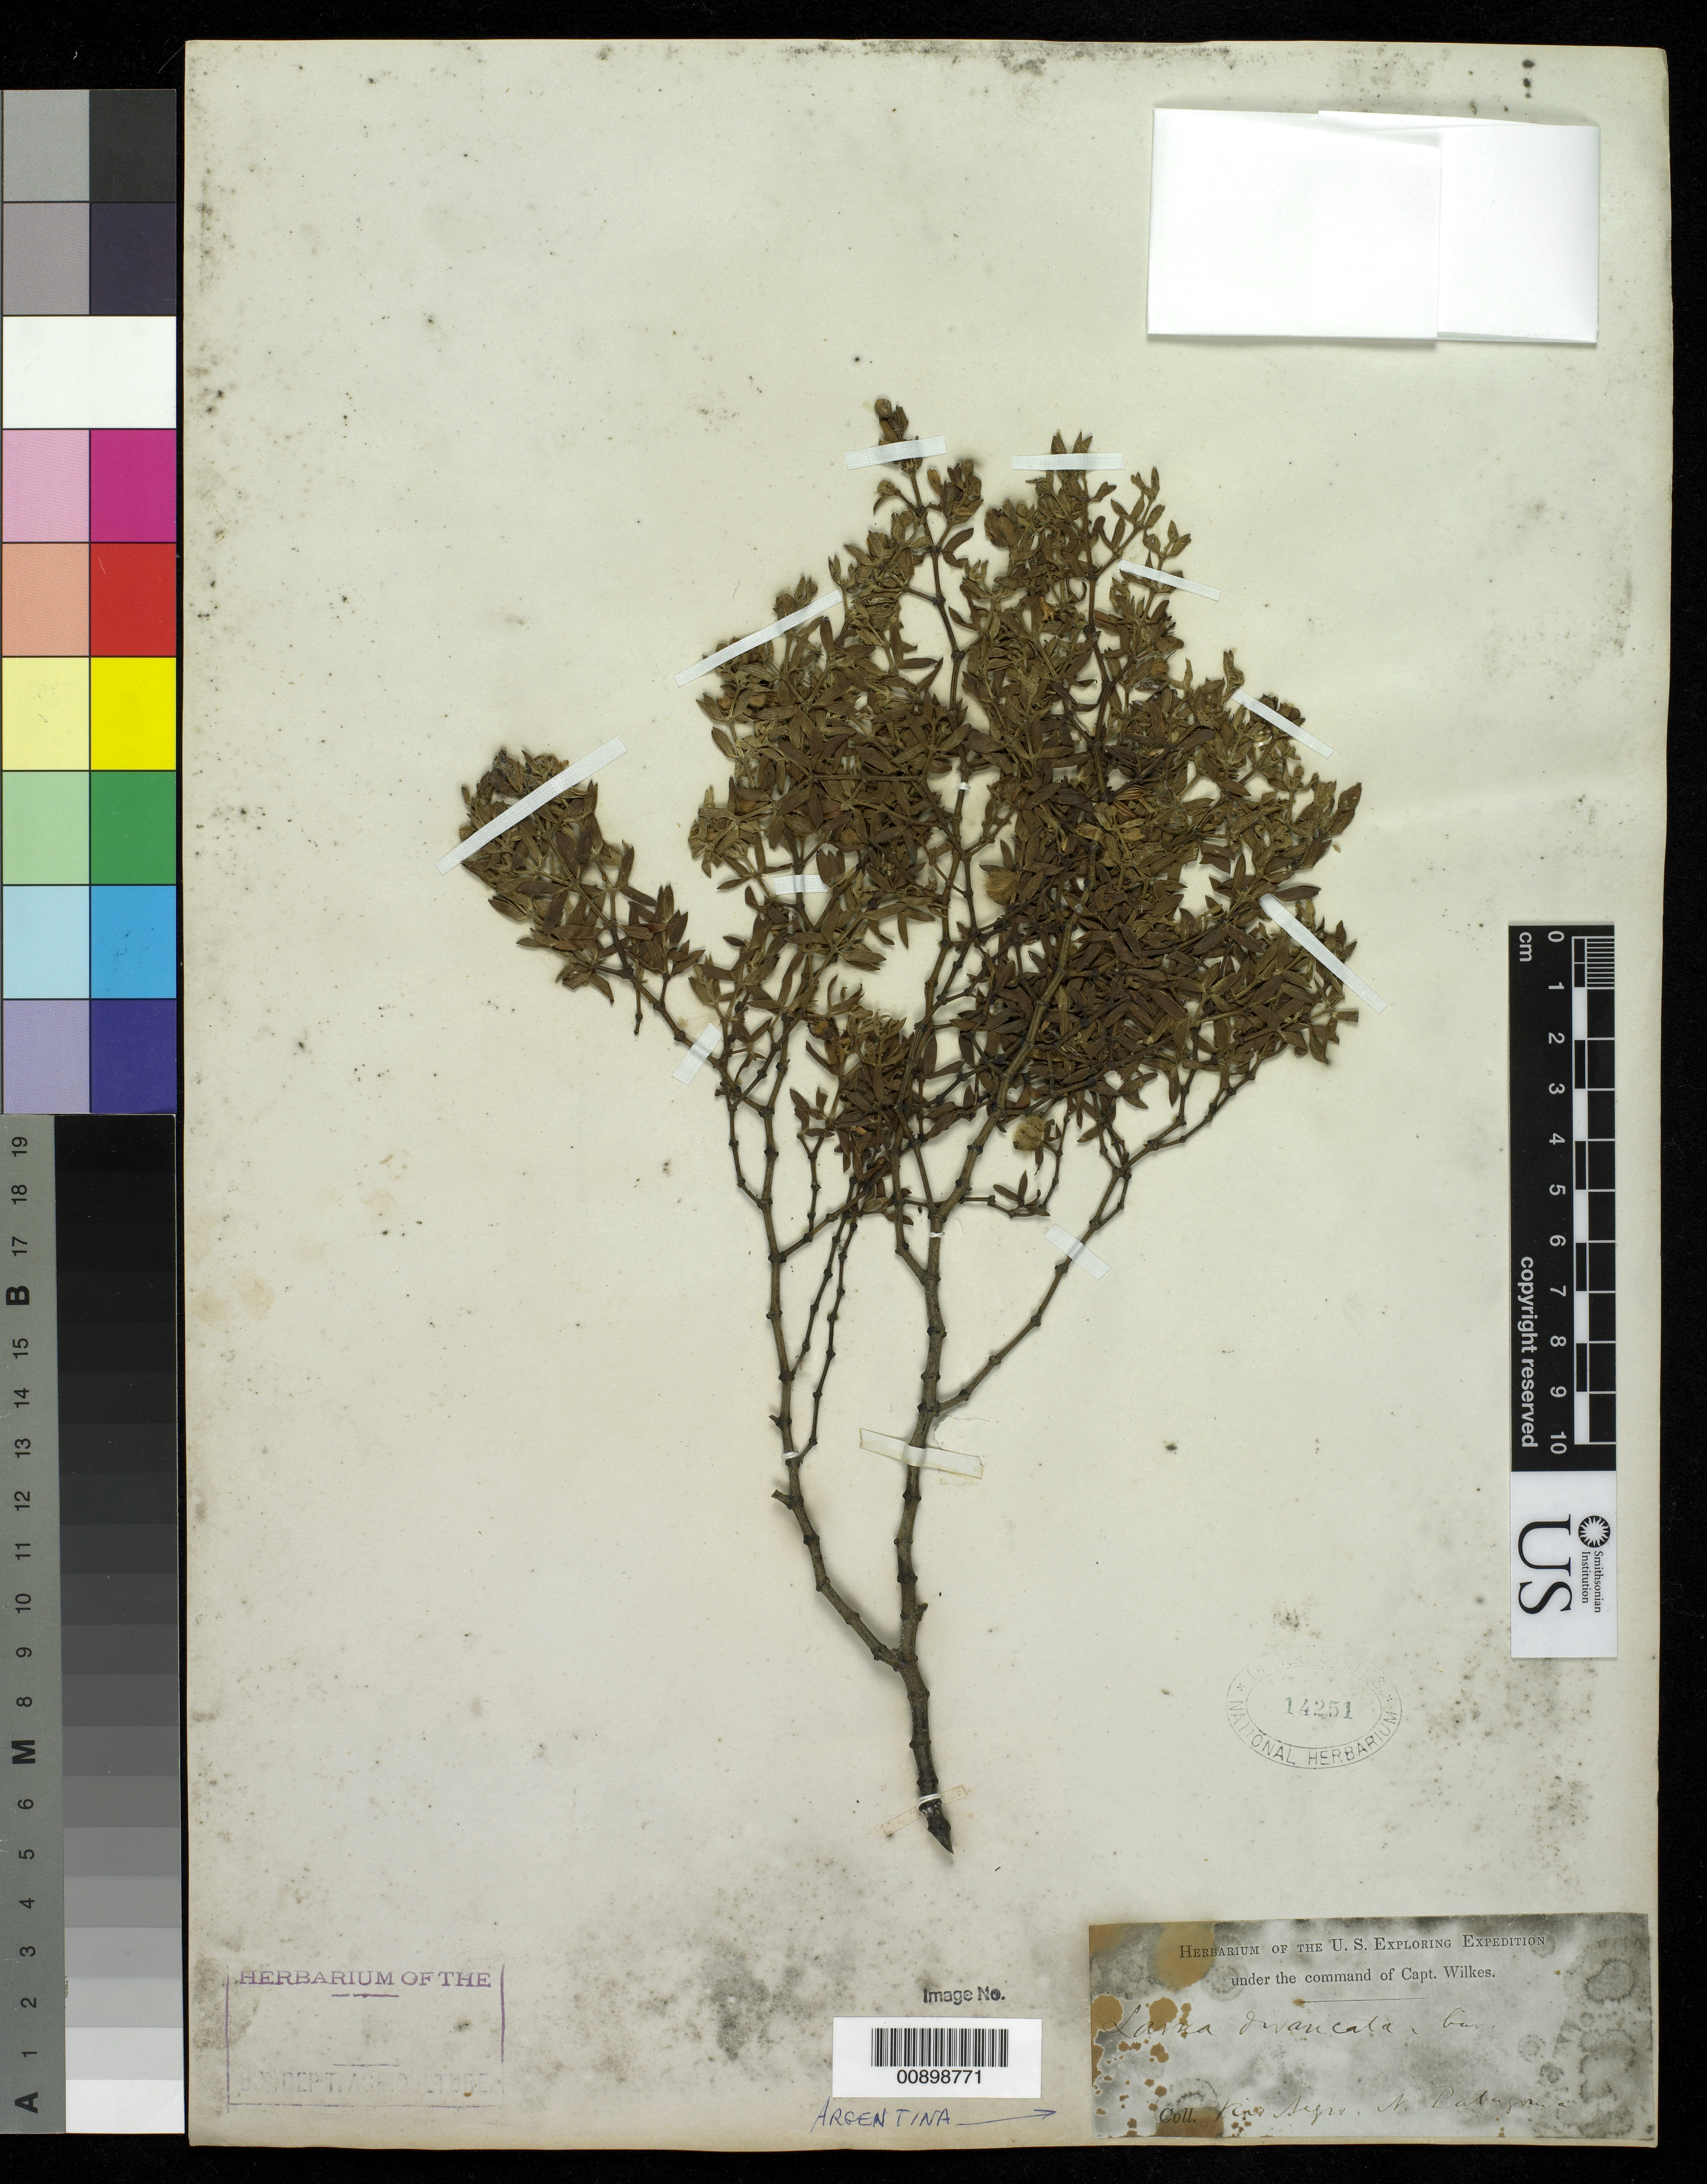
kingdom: Plantae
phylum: Tracheophyta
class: Magnoliopsida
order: Zygophyllales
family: Zygophyllaceae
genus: Larrea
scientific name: Larrea divaricata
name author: Cav.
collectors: Wilkes Explor. Exped.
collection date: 1838/1842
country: Argentina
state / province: Río Negro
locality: Rio Negro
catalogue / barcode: US 14251